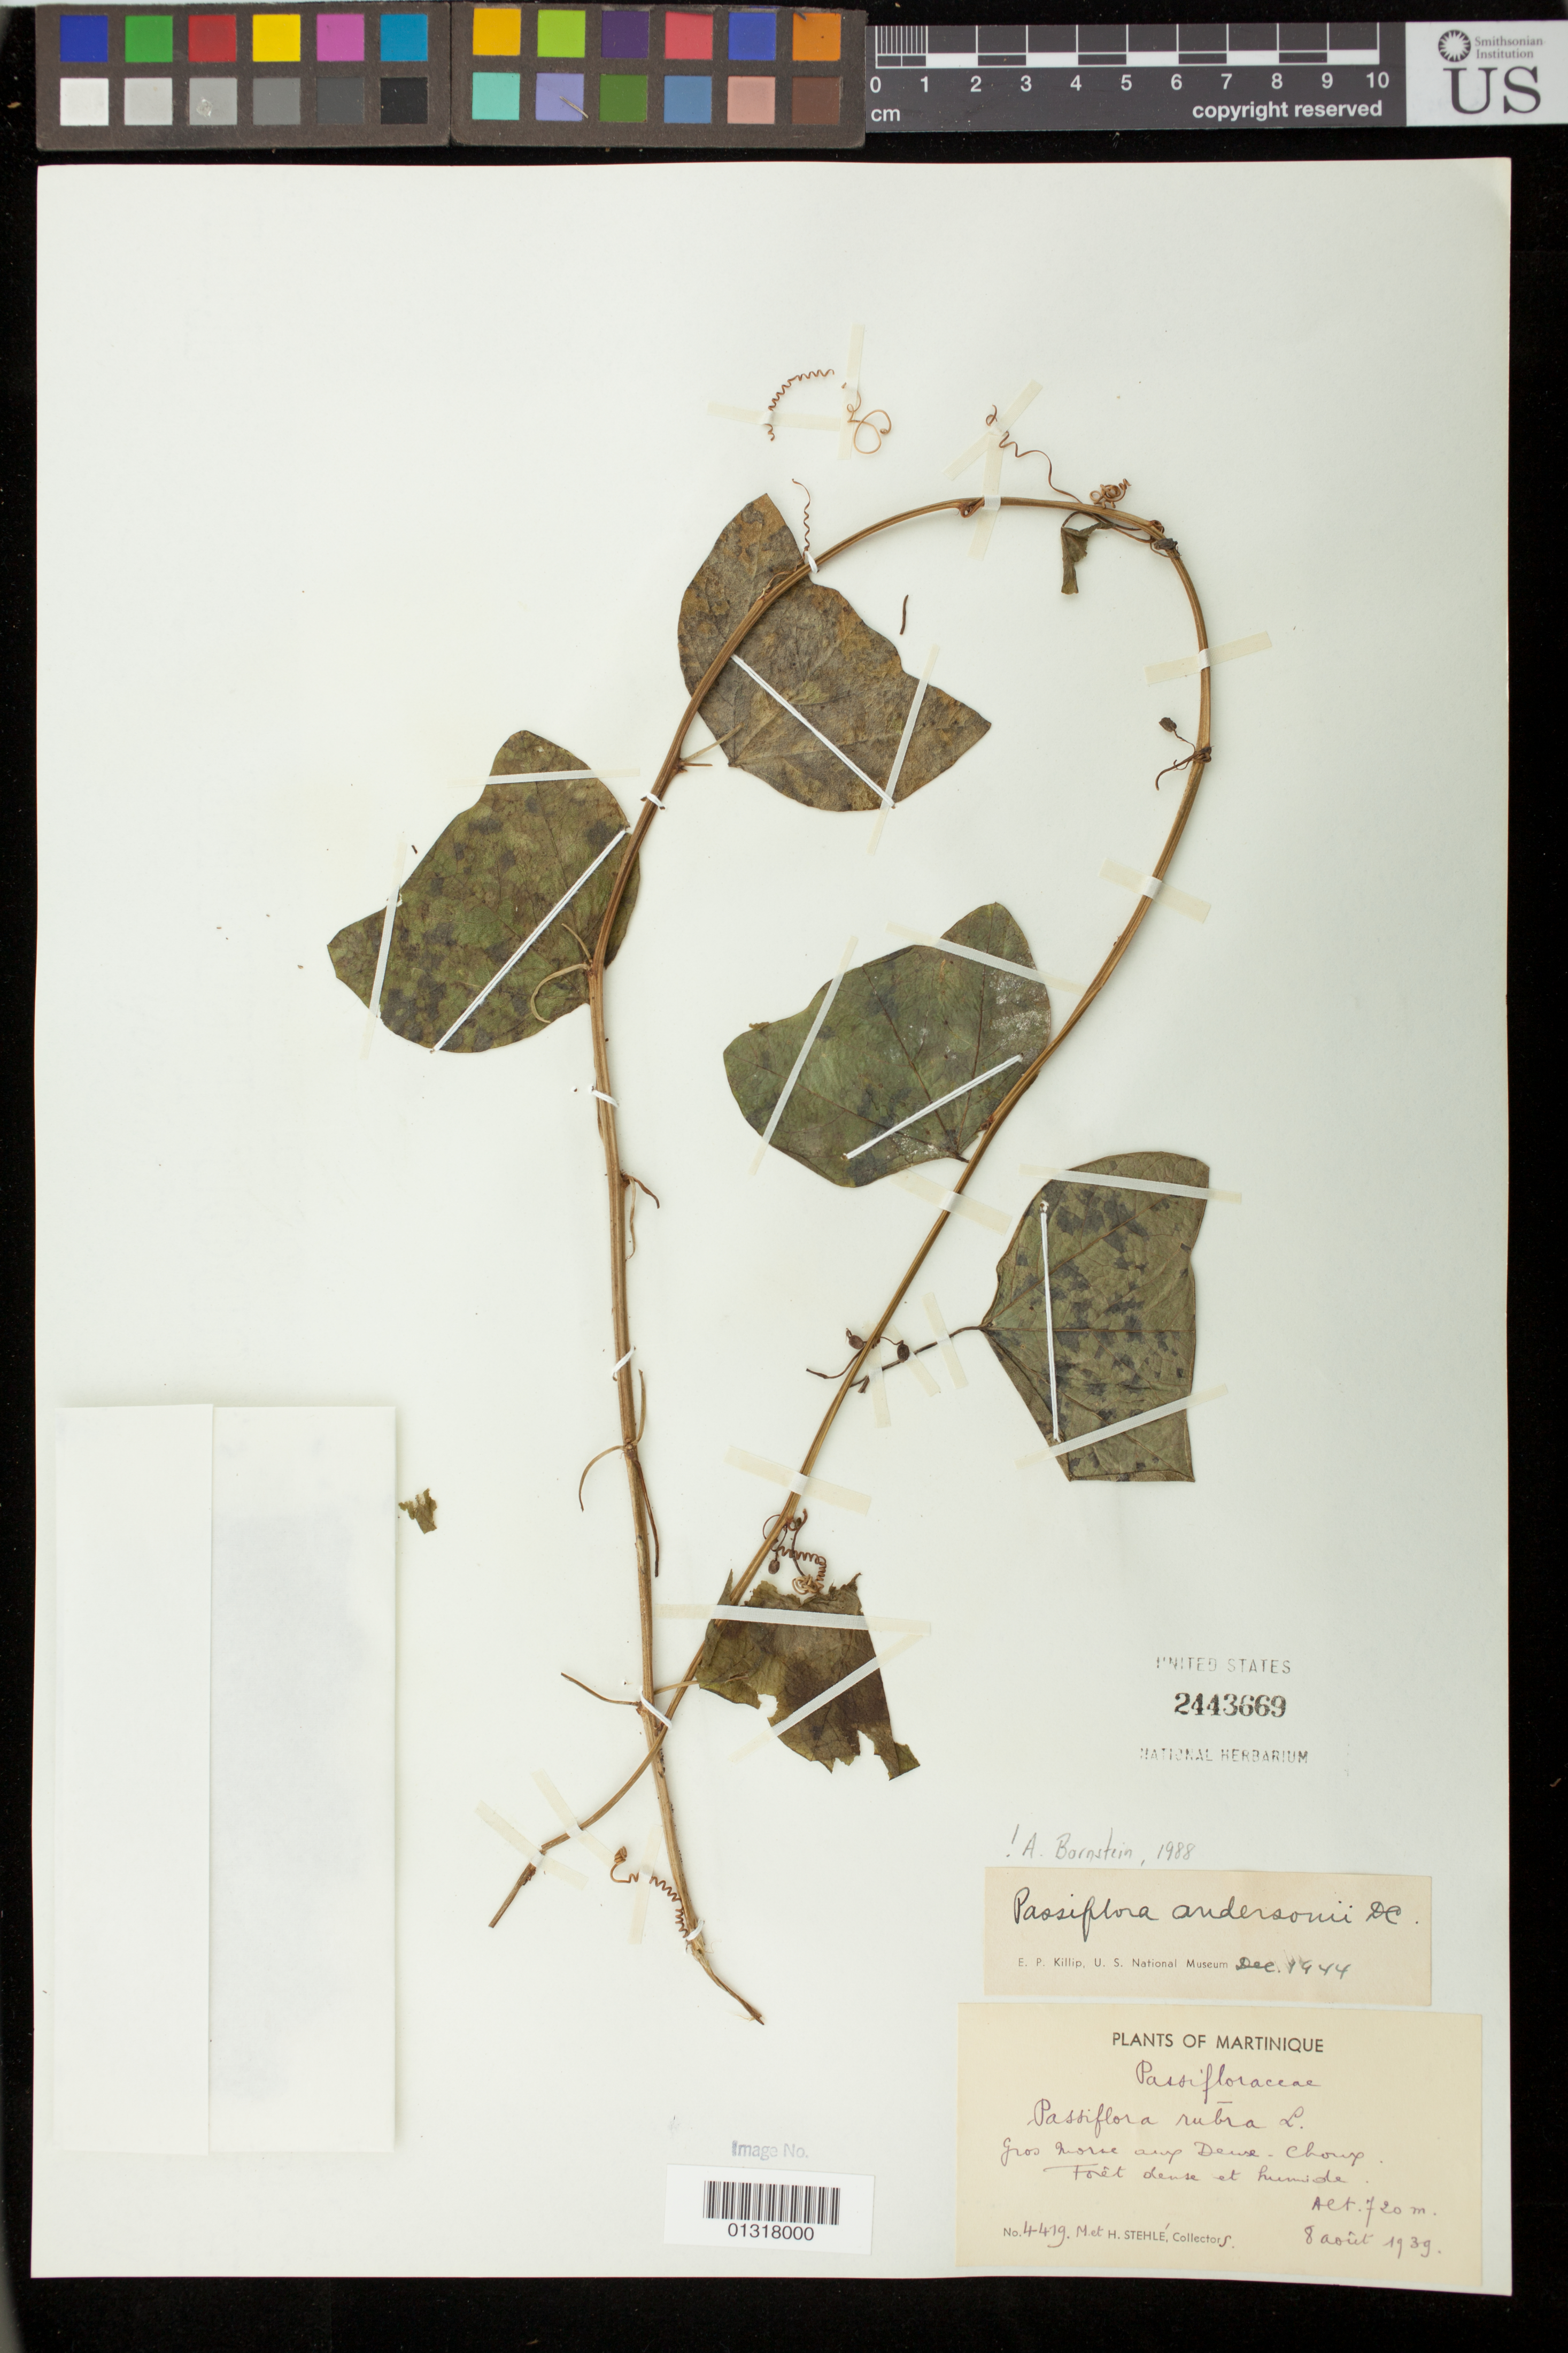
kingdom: Plantae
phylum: Tracheophyta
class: Magnoliopsida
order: Malpighiales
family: Passifloraceae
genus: Passiflora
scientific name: Passiflora andersonii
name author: DC.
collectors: H. Stehlé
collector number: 4419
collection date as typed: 08 Aug 1939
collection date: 1939-08-08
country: Martinique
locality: Gros-morne aux Deux Choux.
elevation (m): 720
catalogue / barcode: US 2443669